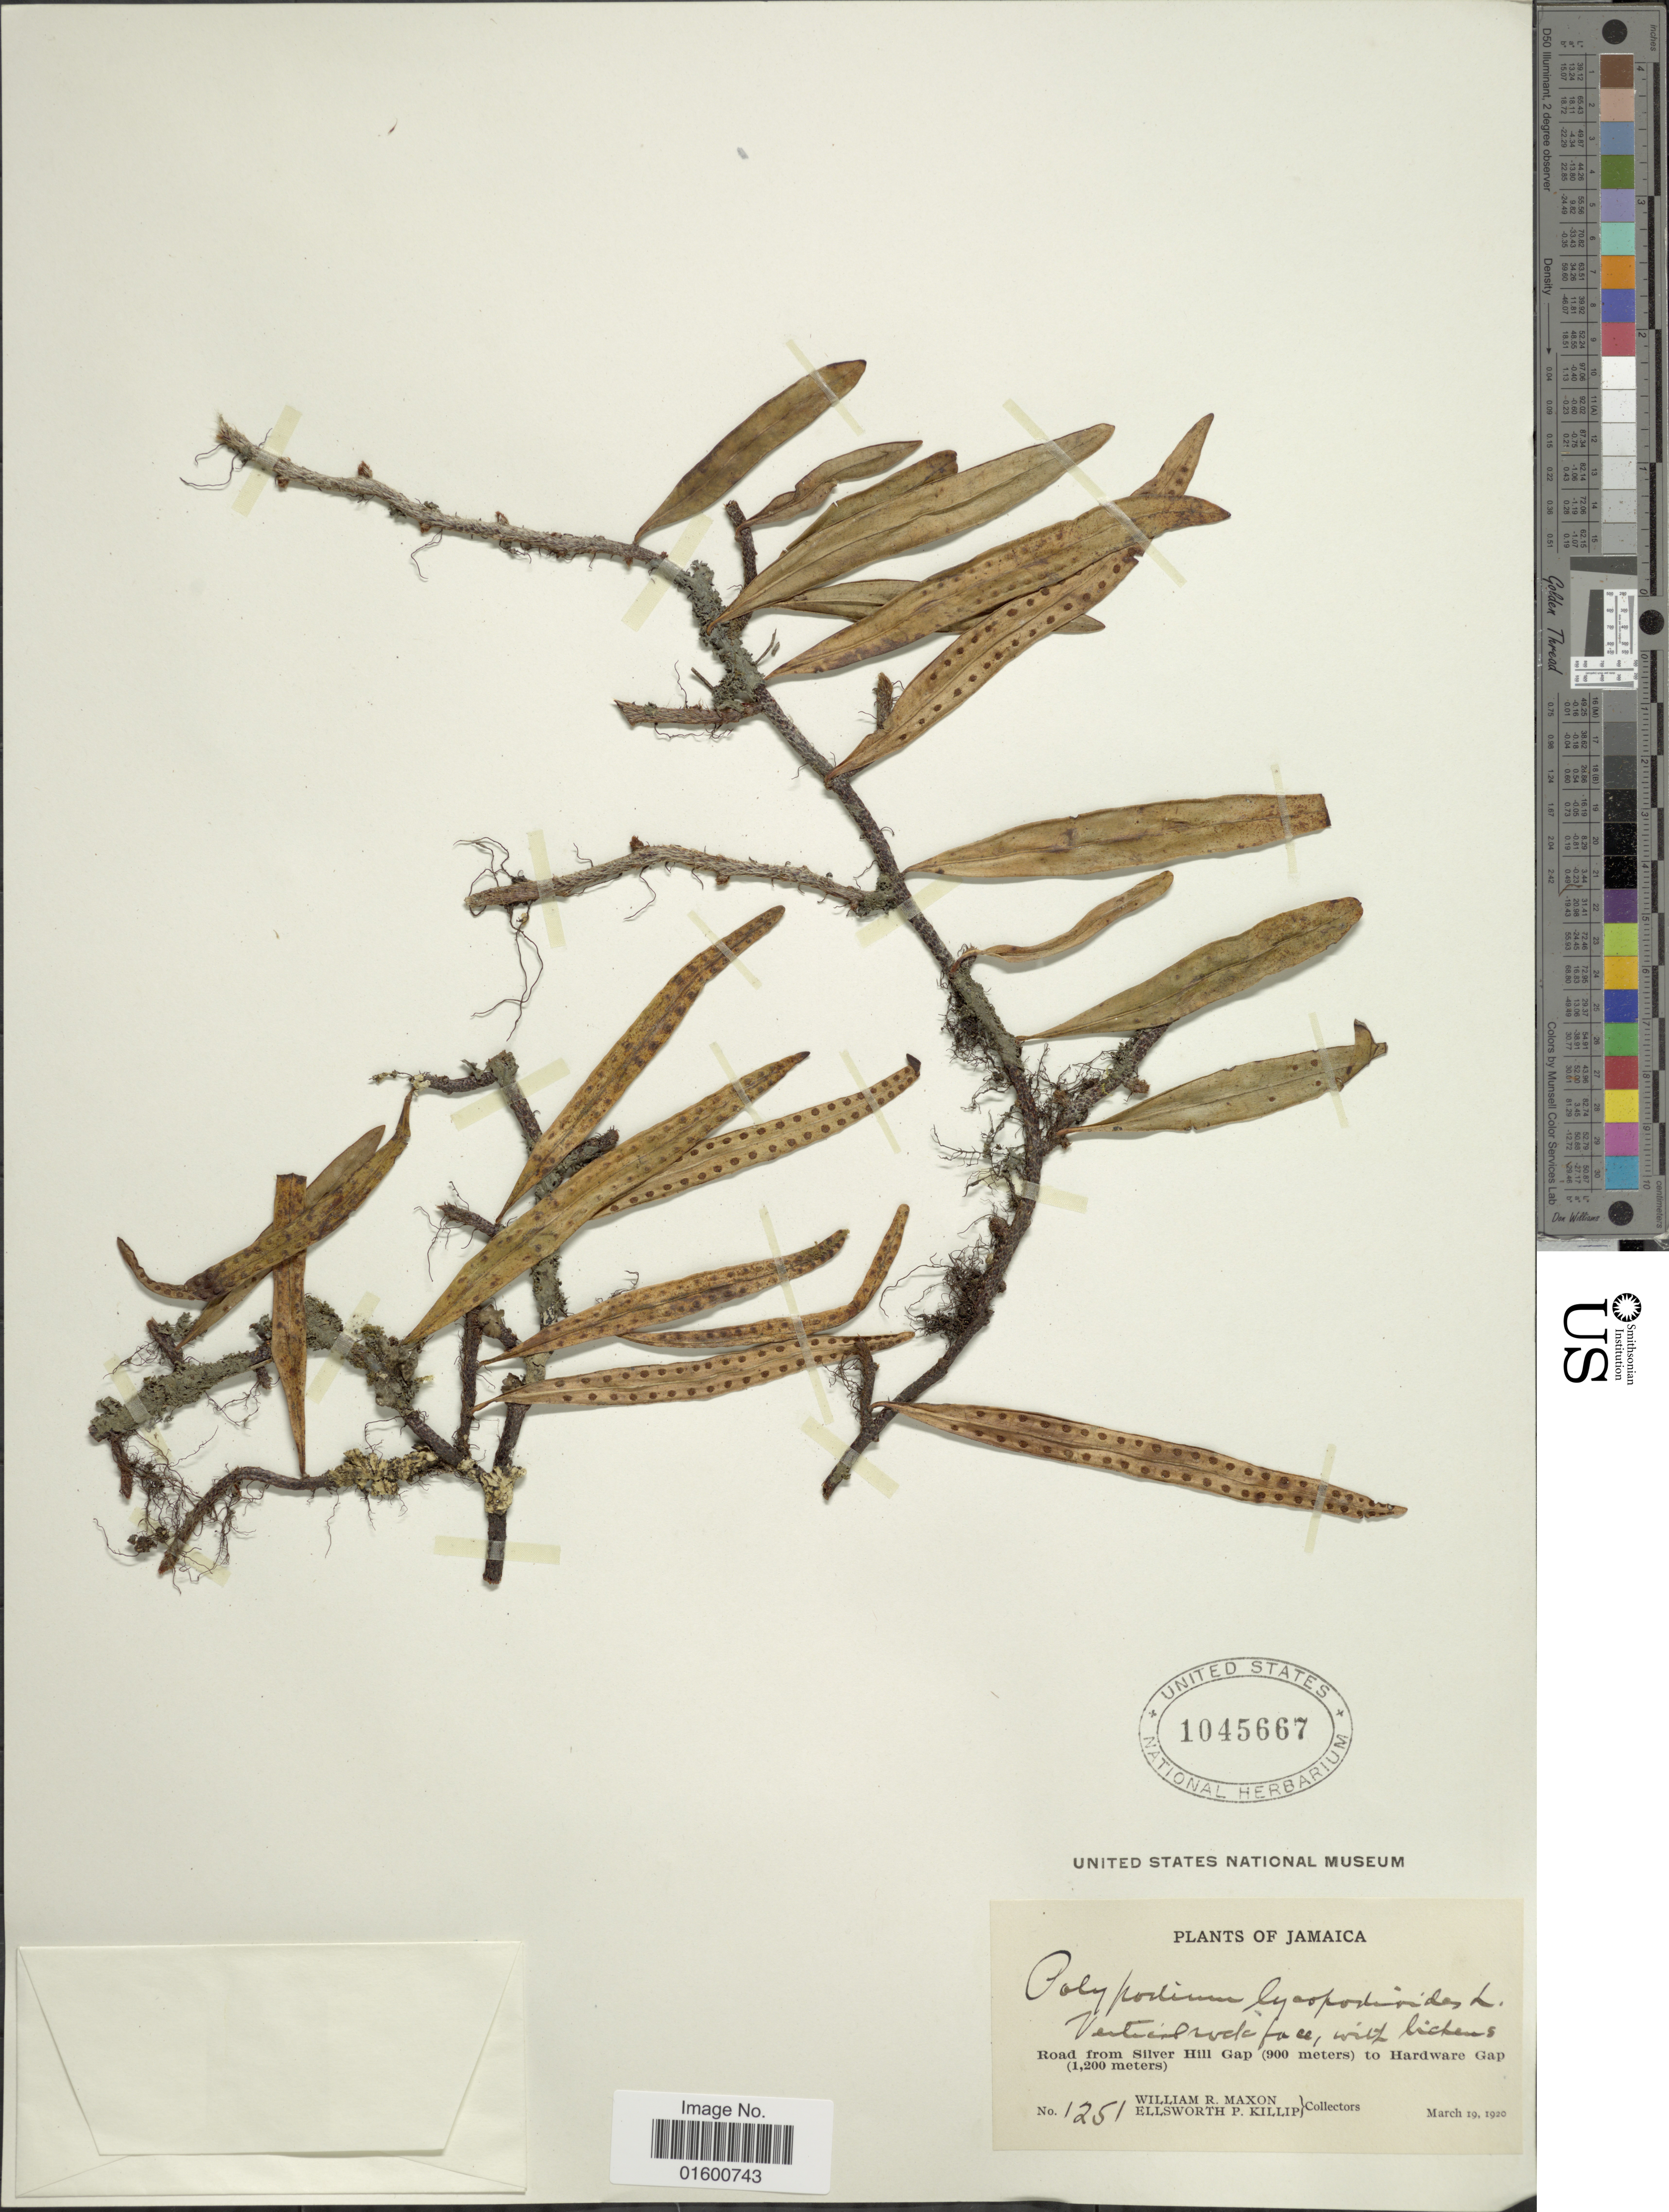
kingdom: Plantae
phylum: Tracheophyta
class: Polypodiopsida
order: Polypodiales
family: Polypodiaceae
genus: Microgramma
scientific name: Microgramma lycopodioides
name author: (L.) Copel.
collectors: W. R. Maxon & E. P. Killip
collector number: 1251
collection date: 1920-03-19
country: Jamaica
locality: Road from Silver Hill Gap to Hardware Gap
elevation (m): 900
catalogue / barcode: US 1045667